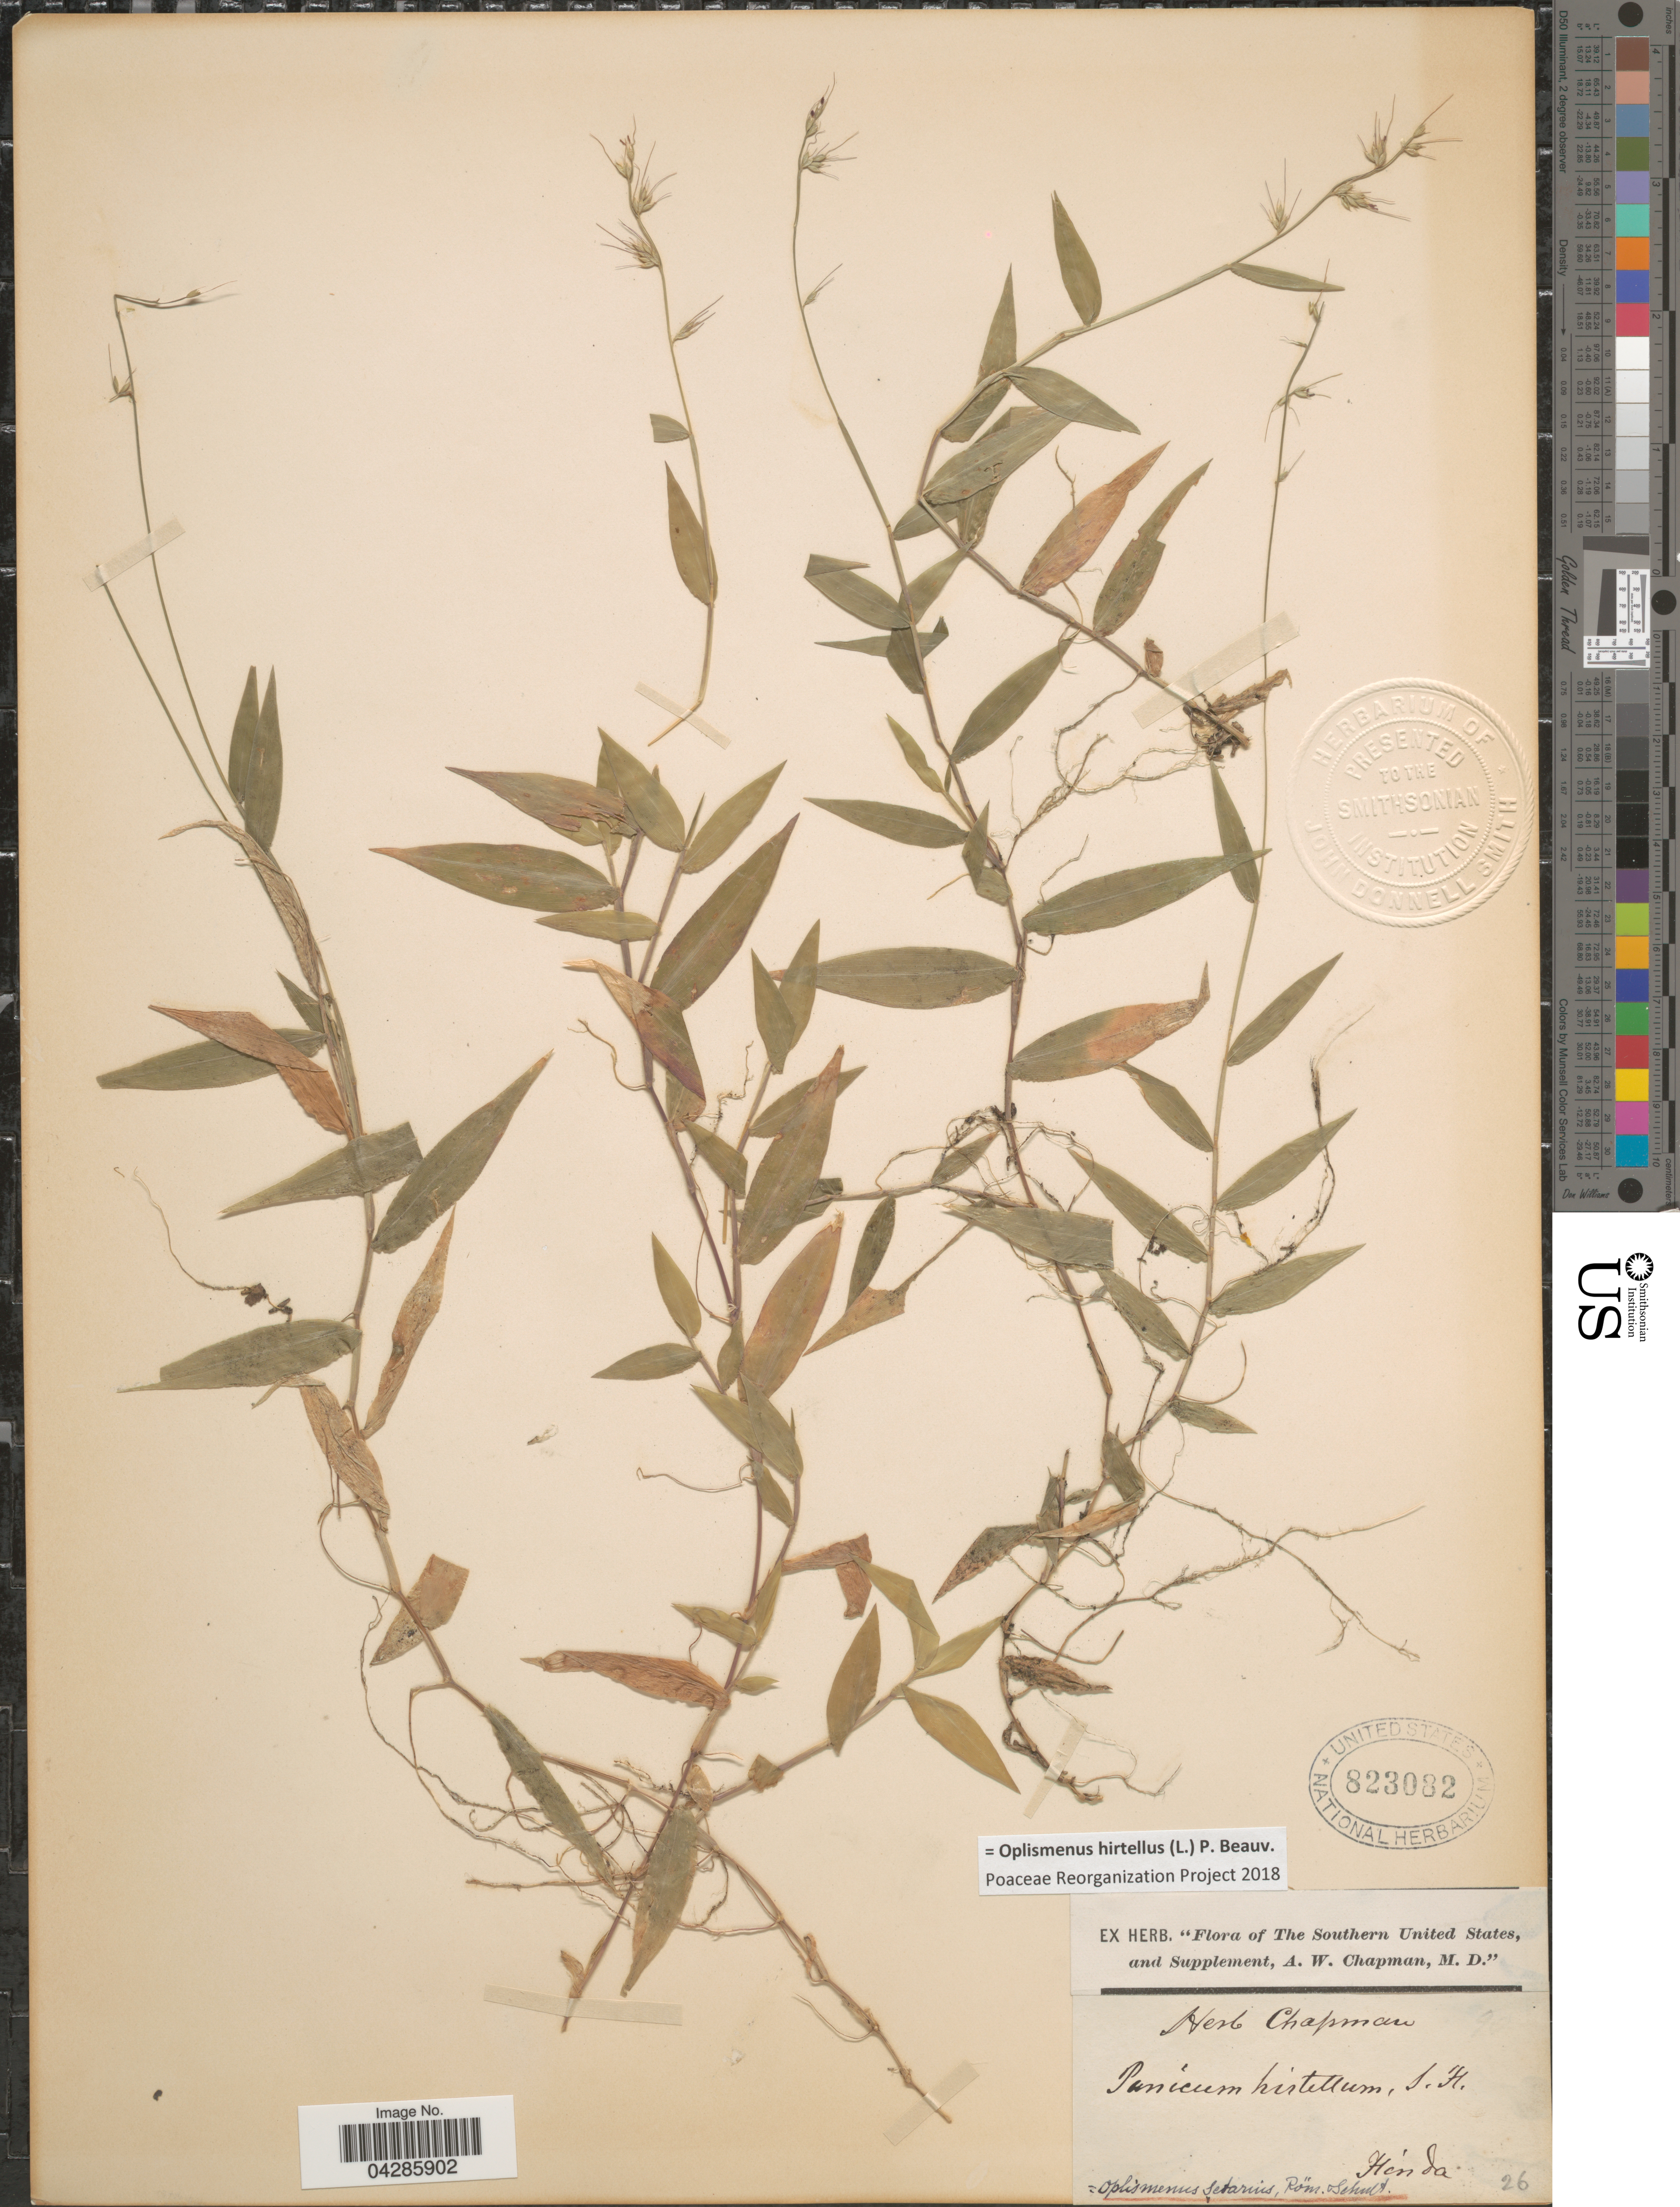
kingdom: Plantae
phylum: Tracheophyta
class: Liliopsida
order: Poales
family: Poaceae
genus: Oplismenus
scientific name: Oplismenus hirtellus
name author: (L.) P. Beauv.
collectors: ex herb. Chapman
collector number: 26?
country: United States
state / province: Florida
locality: The Southern United States.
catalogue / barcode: US 823082